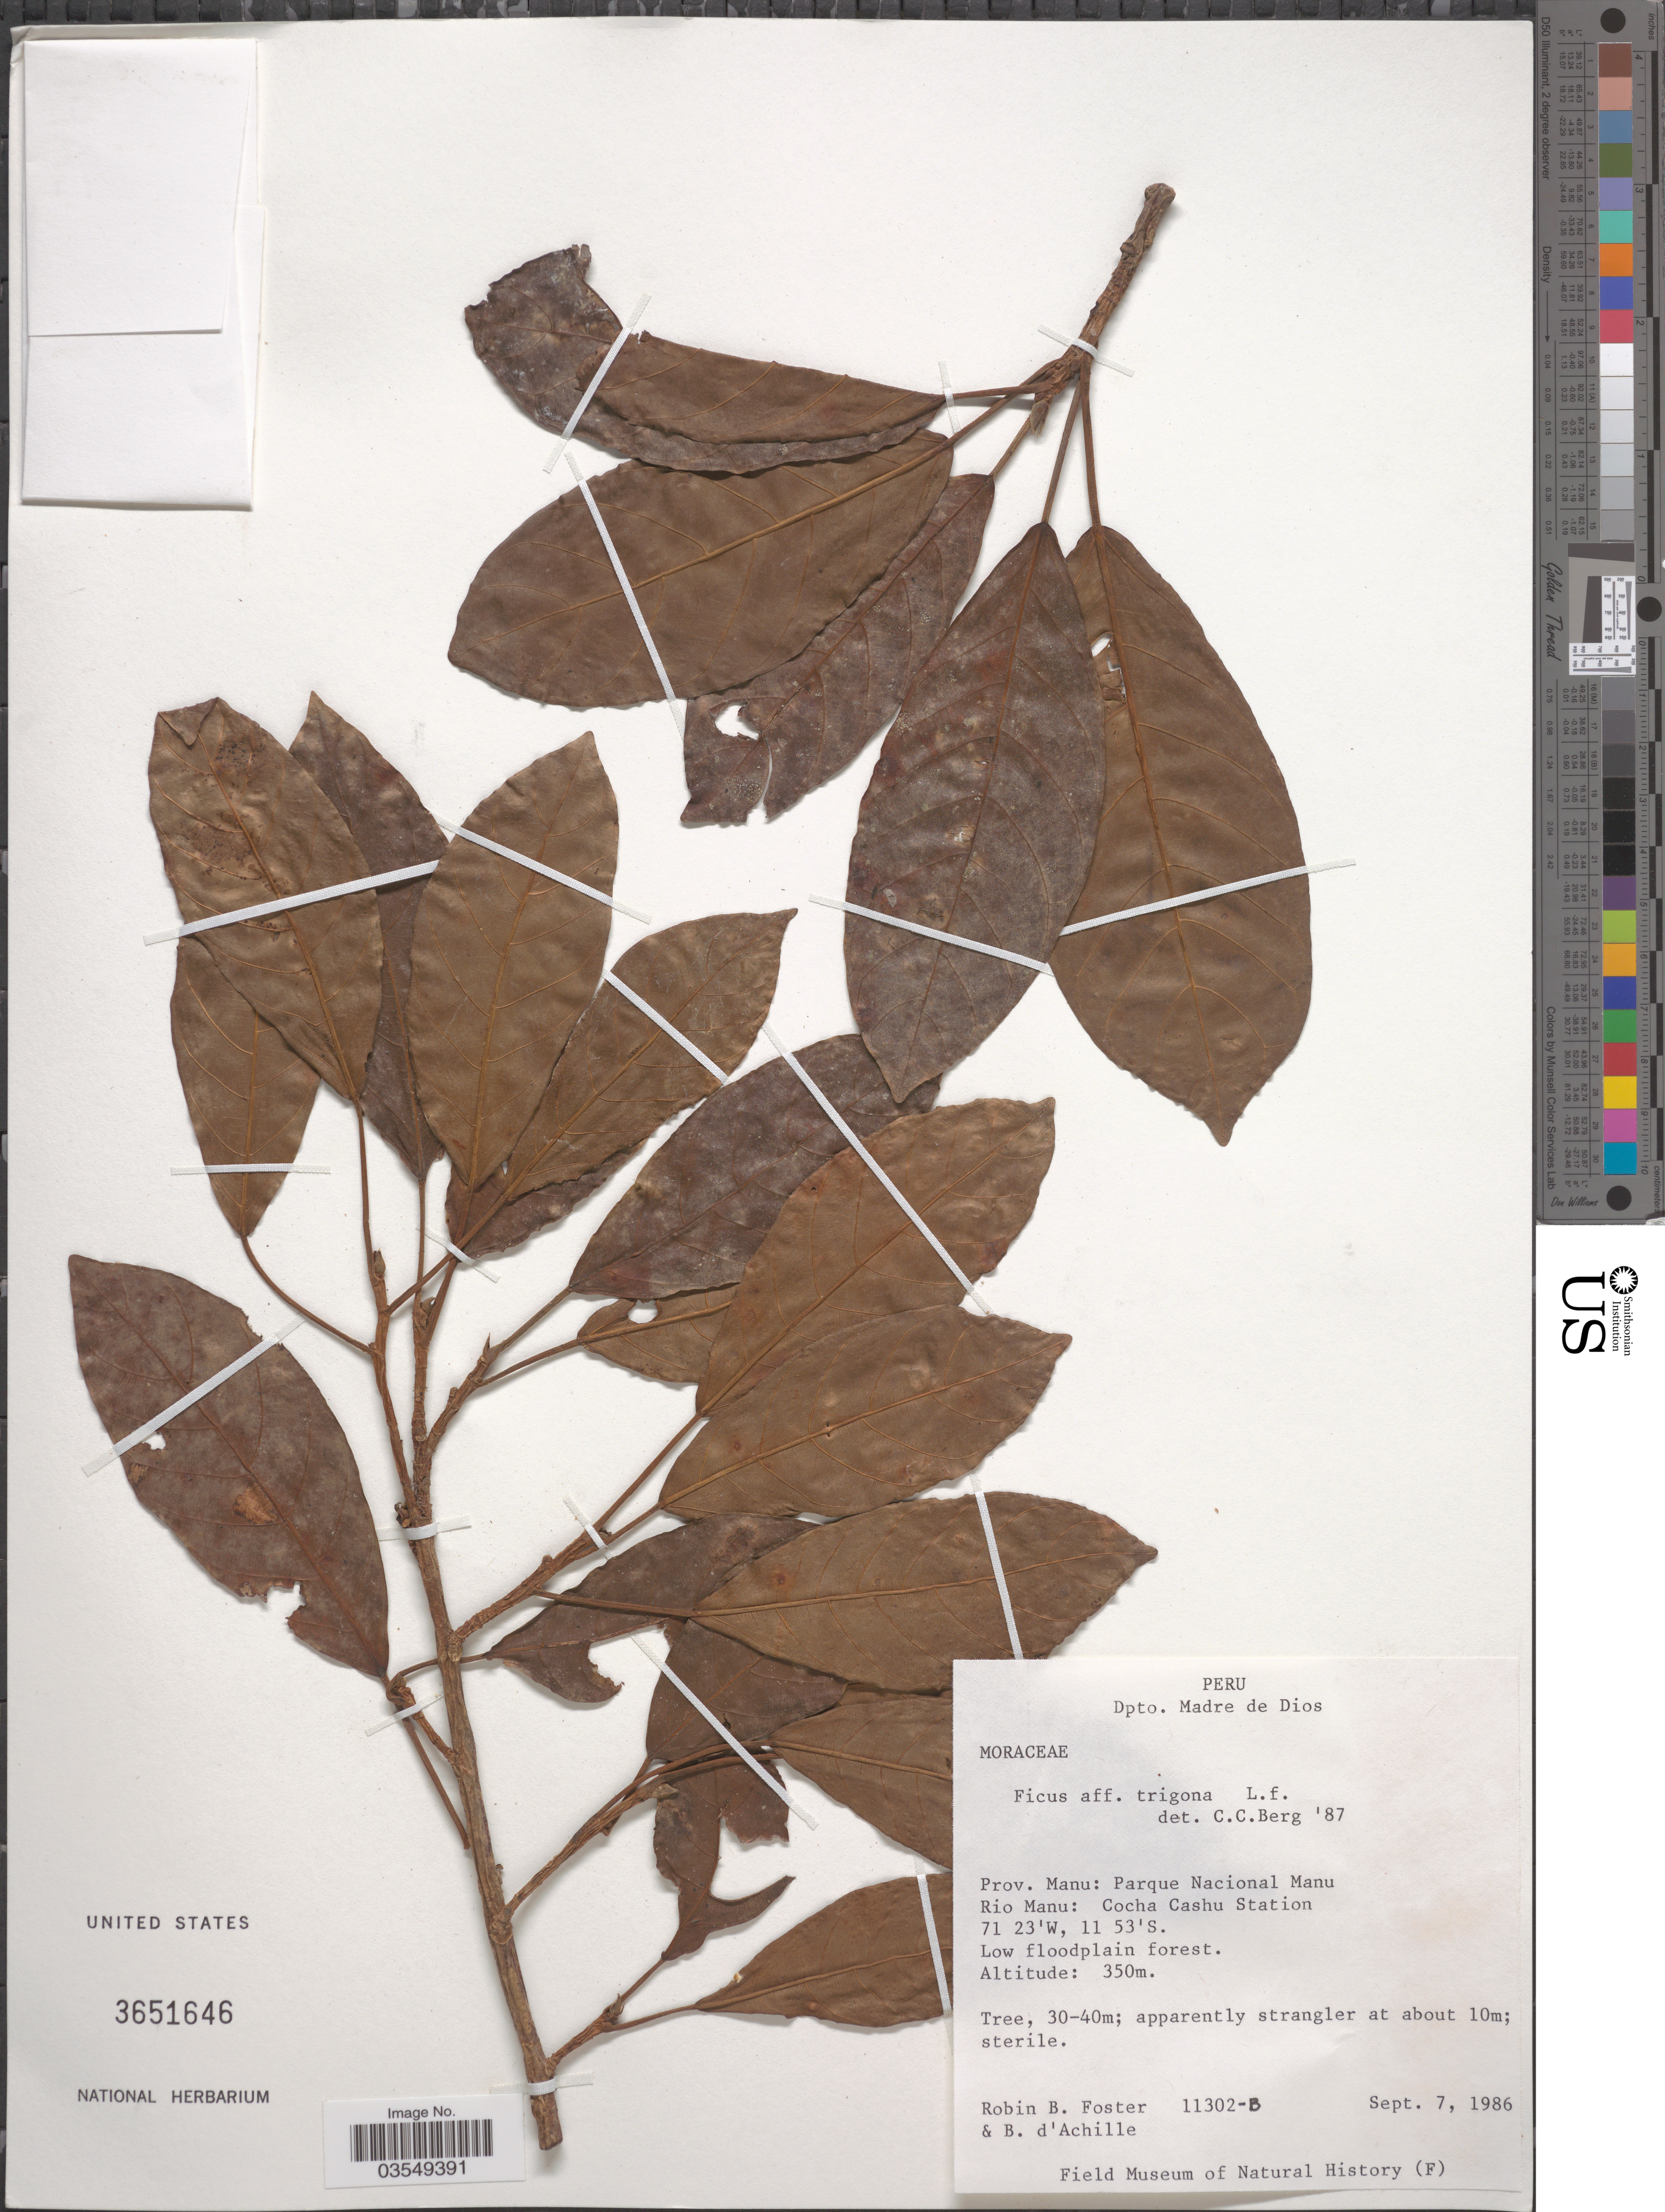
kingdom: Plantae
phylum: Tracheophyta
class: Magnoliopsida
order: Rosales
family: Moraceae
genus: Ficus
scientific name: Ficus trigona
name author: L. f.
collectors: R. B. Foster & B. d'Achille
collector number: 11302-B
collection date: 1986-09-07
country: Peru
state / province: Madre de Dios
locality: Dpto. Madre de Dios. Prov. Manu: Parque Nacional Manu. Rio Manu: Cocha Cashu Station.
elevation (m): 350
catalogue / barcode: US 3651646